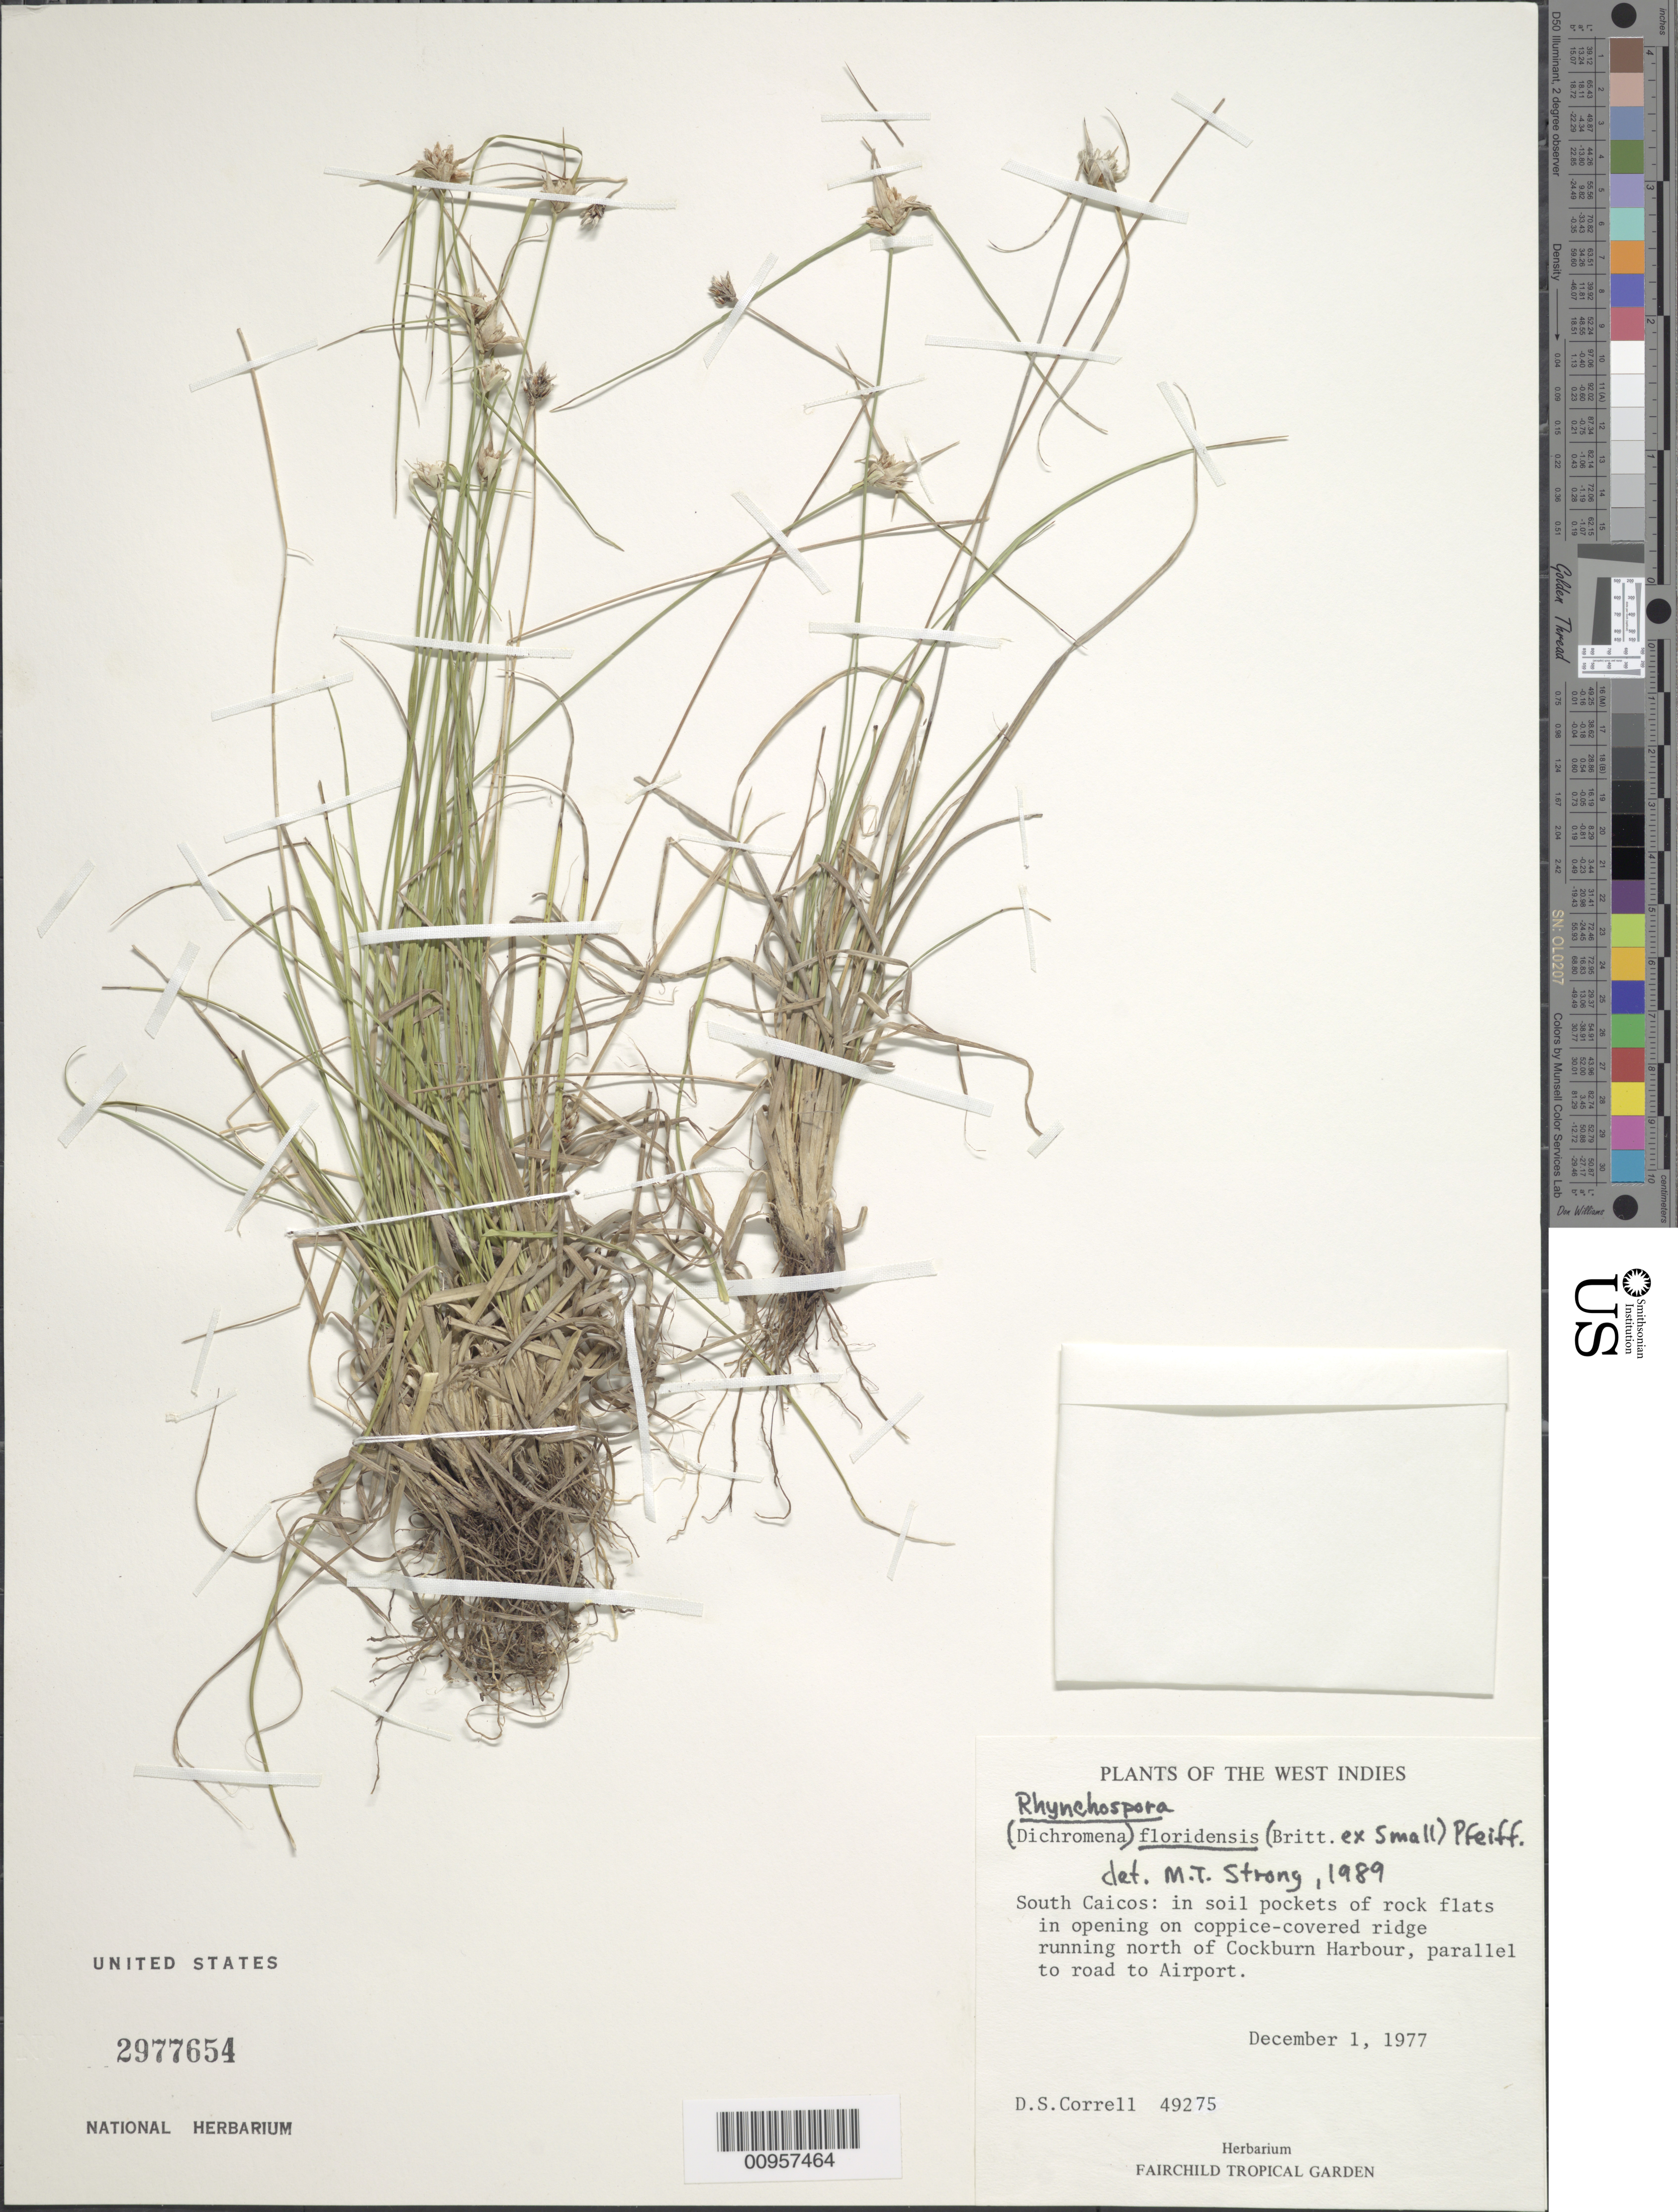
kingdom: Plantae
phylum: Tracheophyta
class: Liliopsida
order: Poales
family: Cyperaceae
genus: Rhynchospora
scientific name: Rhynchospora floridensis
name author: (Britton ex Small) H. Pfeiff.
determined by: Strong, M. T., (US), Smithsonian Institution - National Museum of Natural History (UNITED STATES)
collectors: D. S. Correll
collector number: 49275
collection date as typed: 01 Dec 1977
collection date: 1977-12-01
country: Turks and Caicos Islands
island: South Caicos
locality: In soil pockets of rock flats in opening on coppice-covered ridge running N of Cockburn Harbour, parallel to road to Airport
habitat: In soil pockets of rock flats in opening on coppice-covered ridge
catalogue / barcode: US 2977654